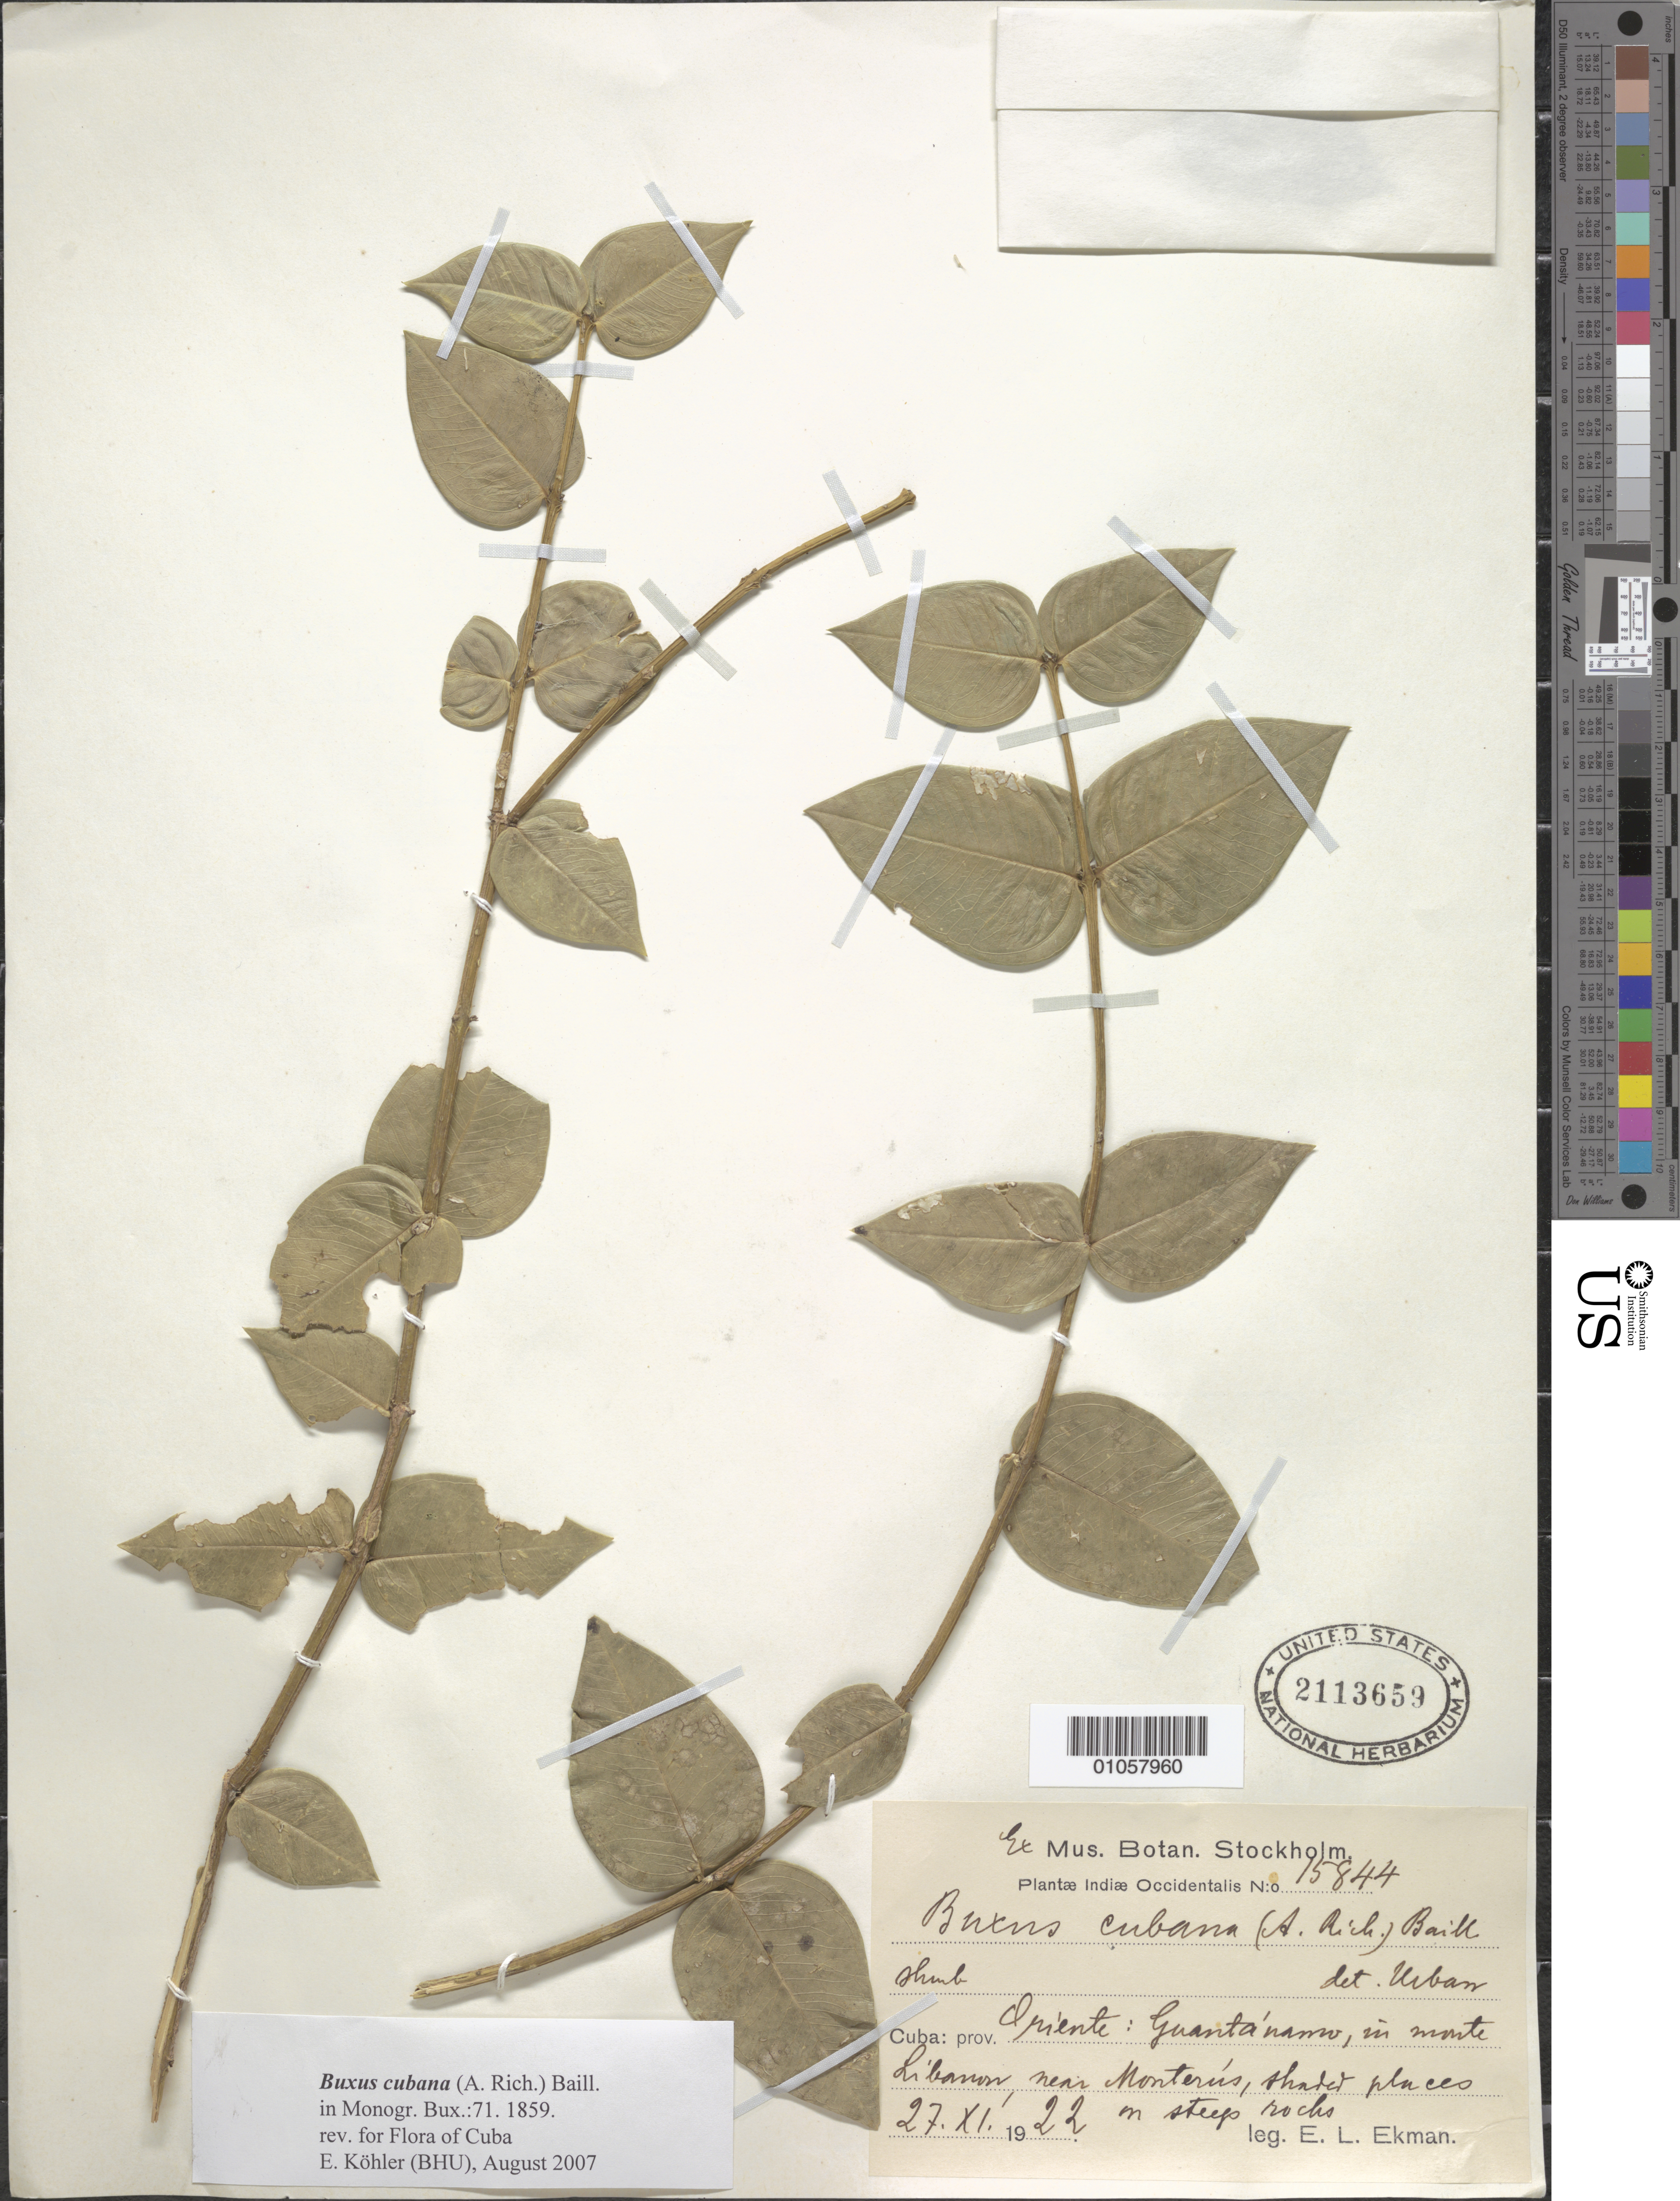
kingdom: Plantae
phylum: Tracheophyta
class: Magnoliopsida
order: Buxales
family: Buxaceae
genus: Buxus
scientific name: Buxus cubana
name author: (A. Rich.) Baill.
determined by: Kohler, E.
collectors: E. L. Ekman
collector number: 15844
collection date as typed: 27 Nov 1922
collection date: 1922-11-27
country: Cuba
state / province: Guantanamo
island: Cuba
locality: Guantánamo, in monte Libanon, near Monterús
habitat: Shaded places on steep rocks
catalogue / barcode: US 2113659